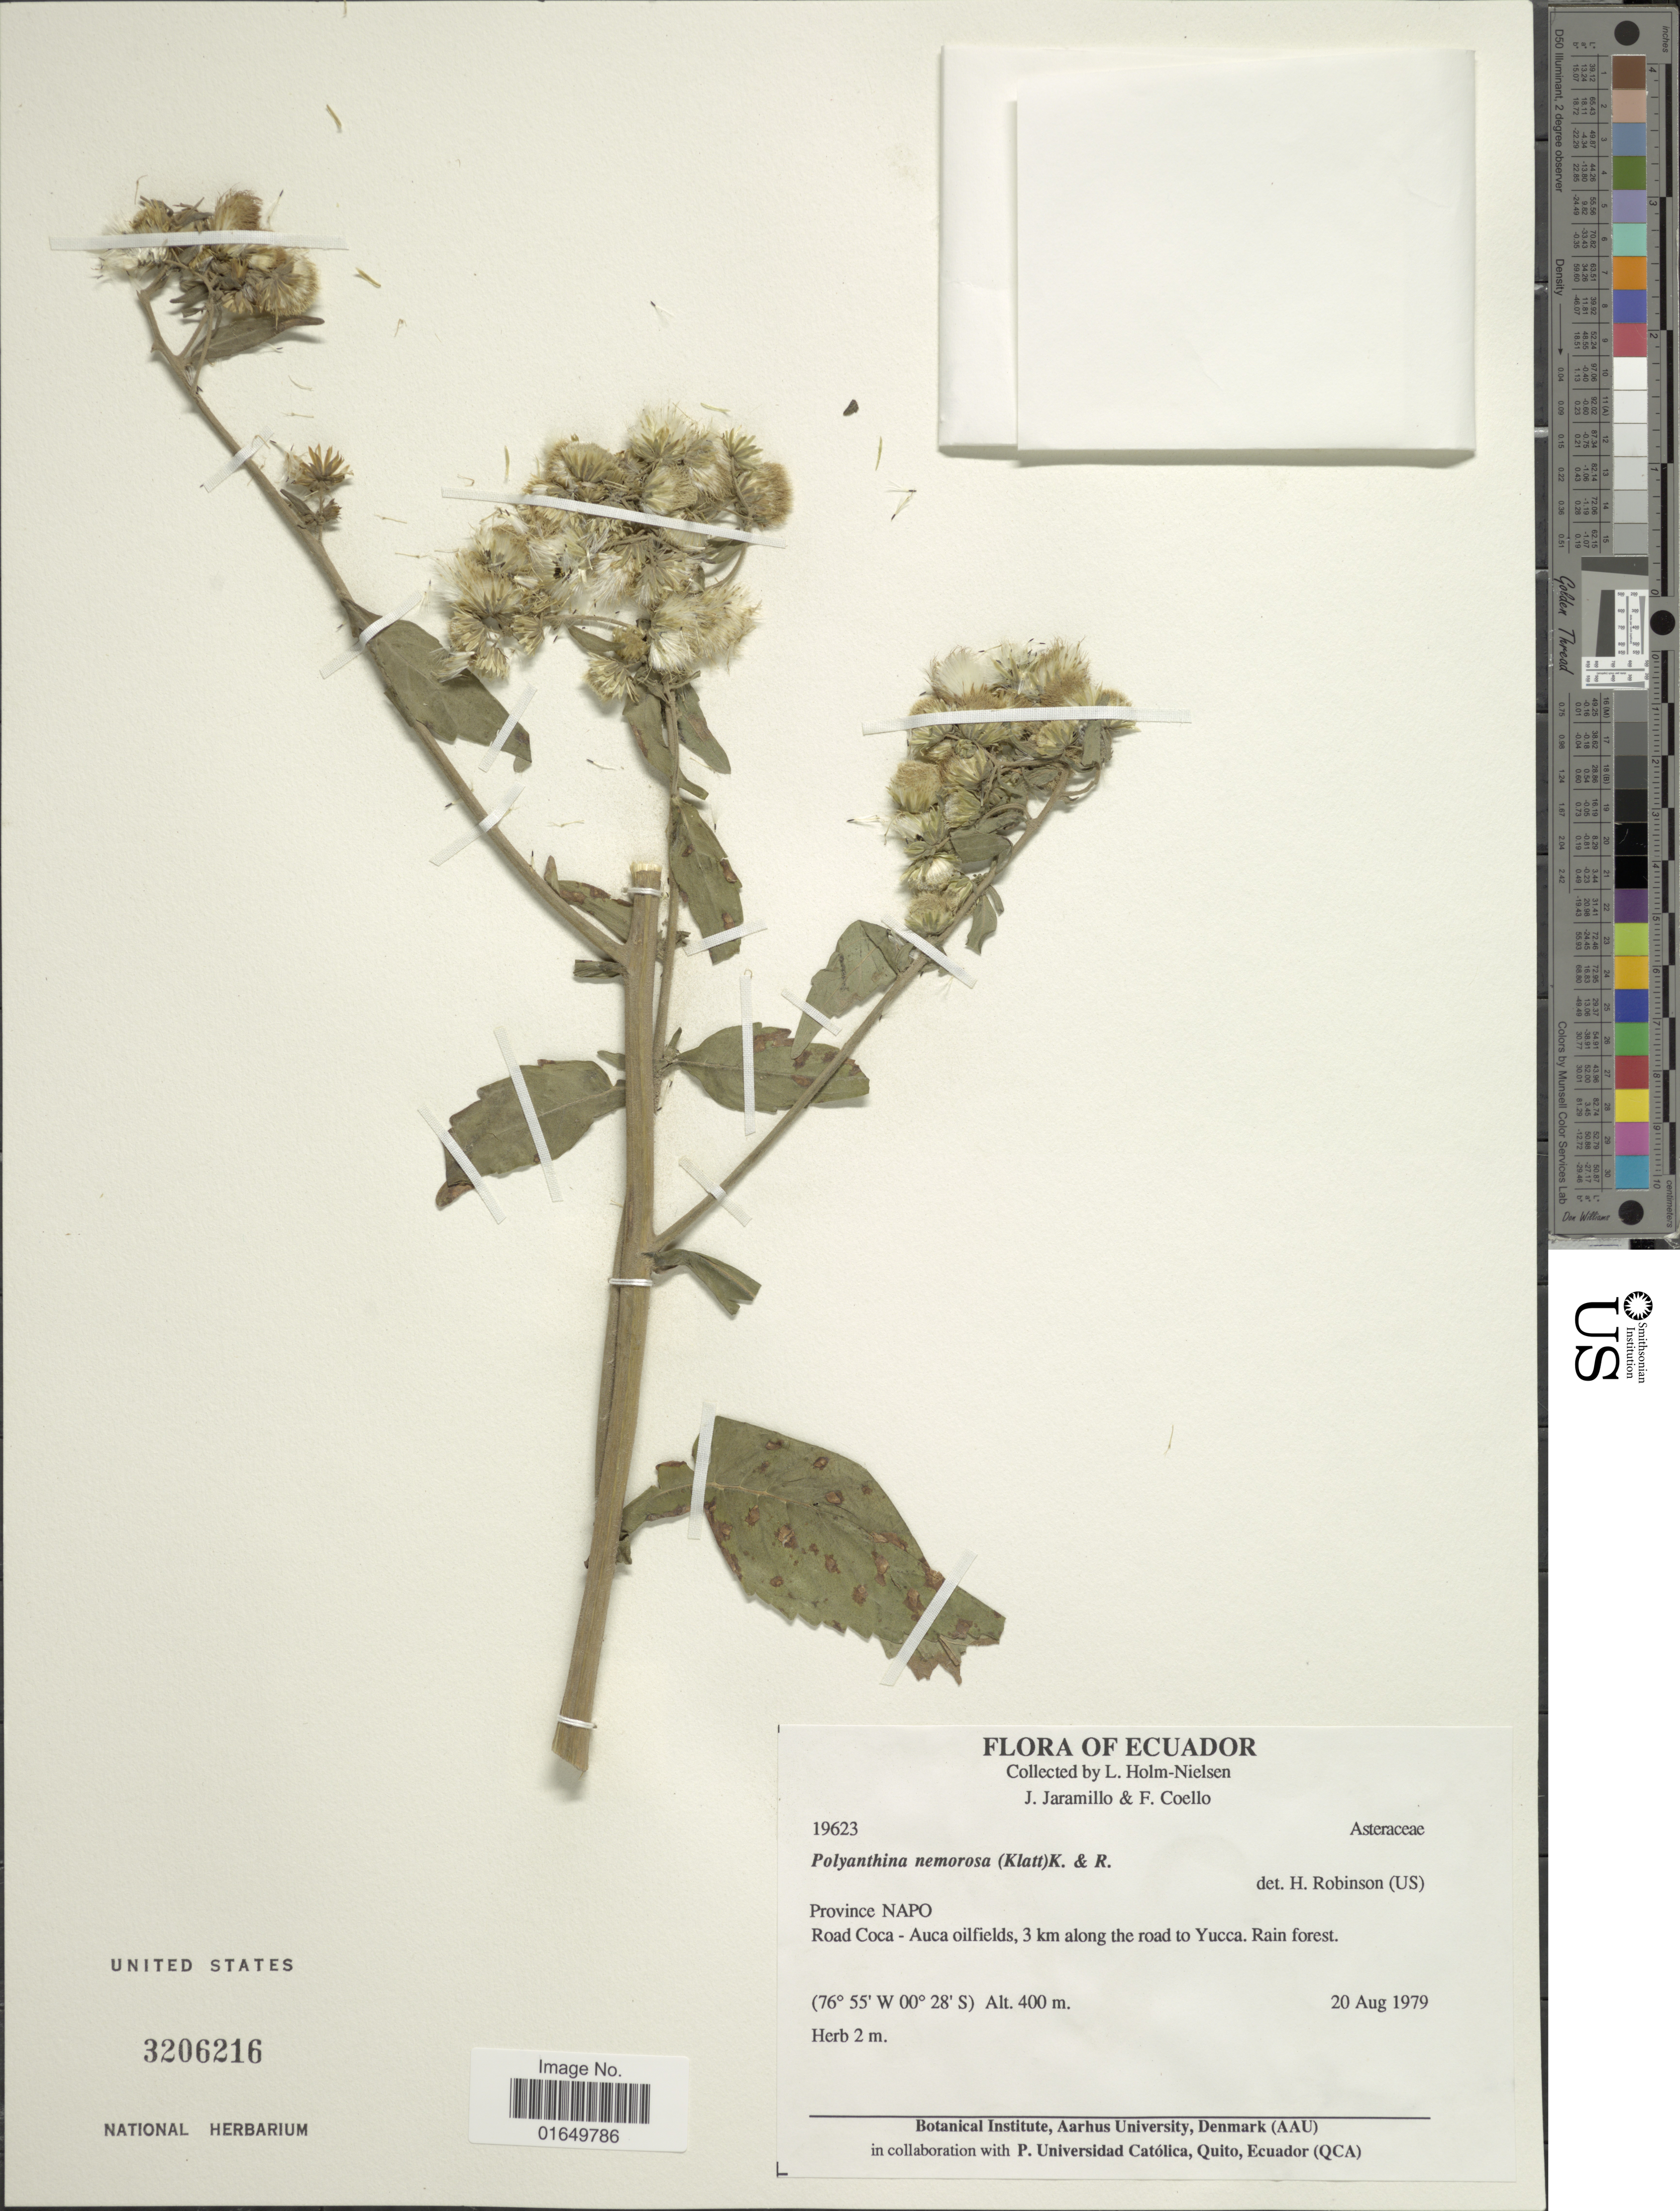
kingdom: Plantae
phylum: Tracheophyta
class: Magnoliopsida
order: Asterales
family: Asteraceae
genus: Polyanthina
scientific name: Polyanthina nemorosa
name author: (Klatt) R.M. King & H. Rob.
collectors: L. B. Holm-Nielsen, J. Jaramillo & F. Coello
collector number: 19623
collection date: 1979-08-20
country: Ecuador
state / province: Napo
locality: Road Coca - Auca oilfields, 3 km along the road to Yucca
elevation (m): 400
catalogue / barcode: US 3206216